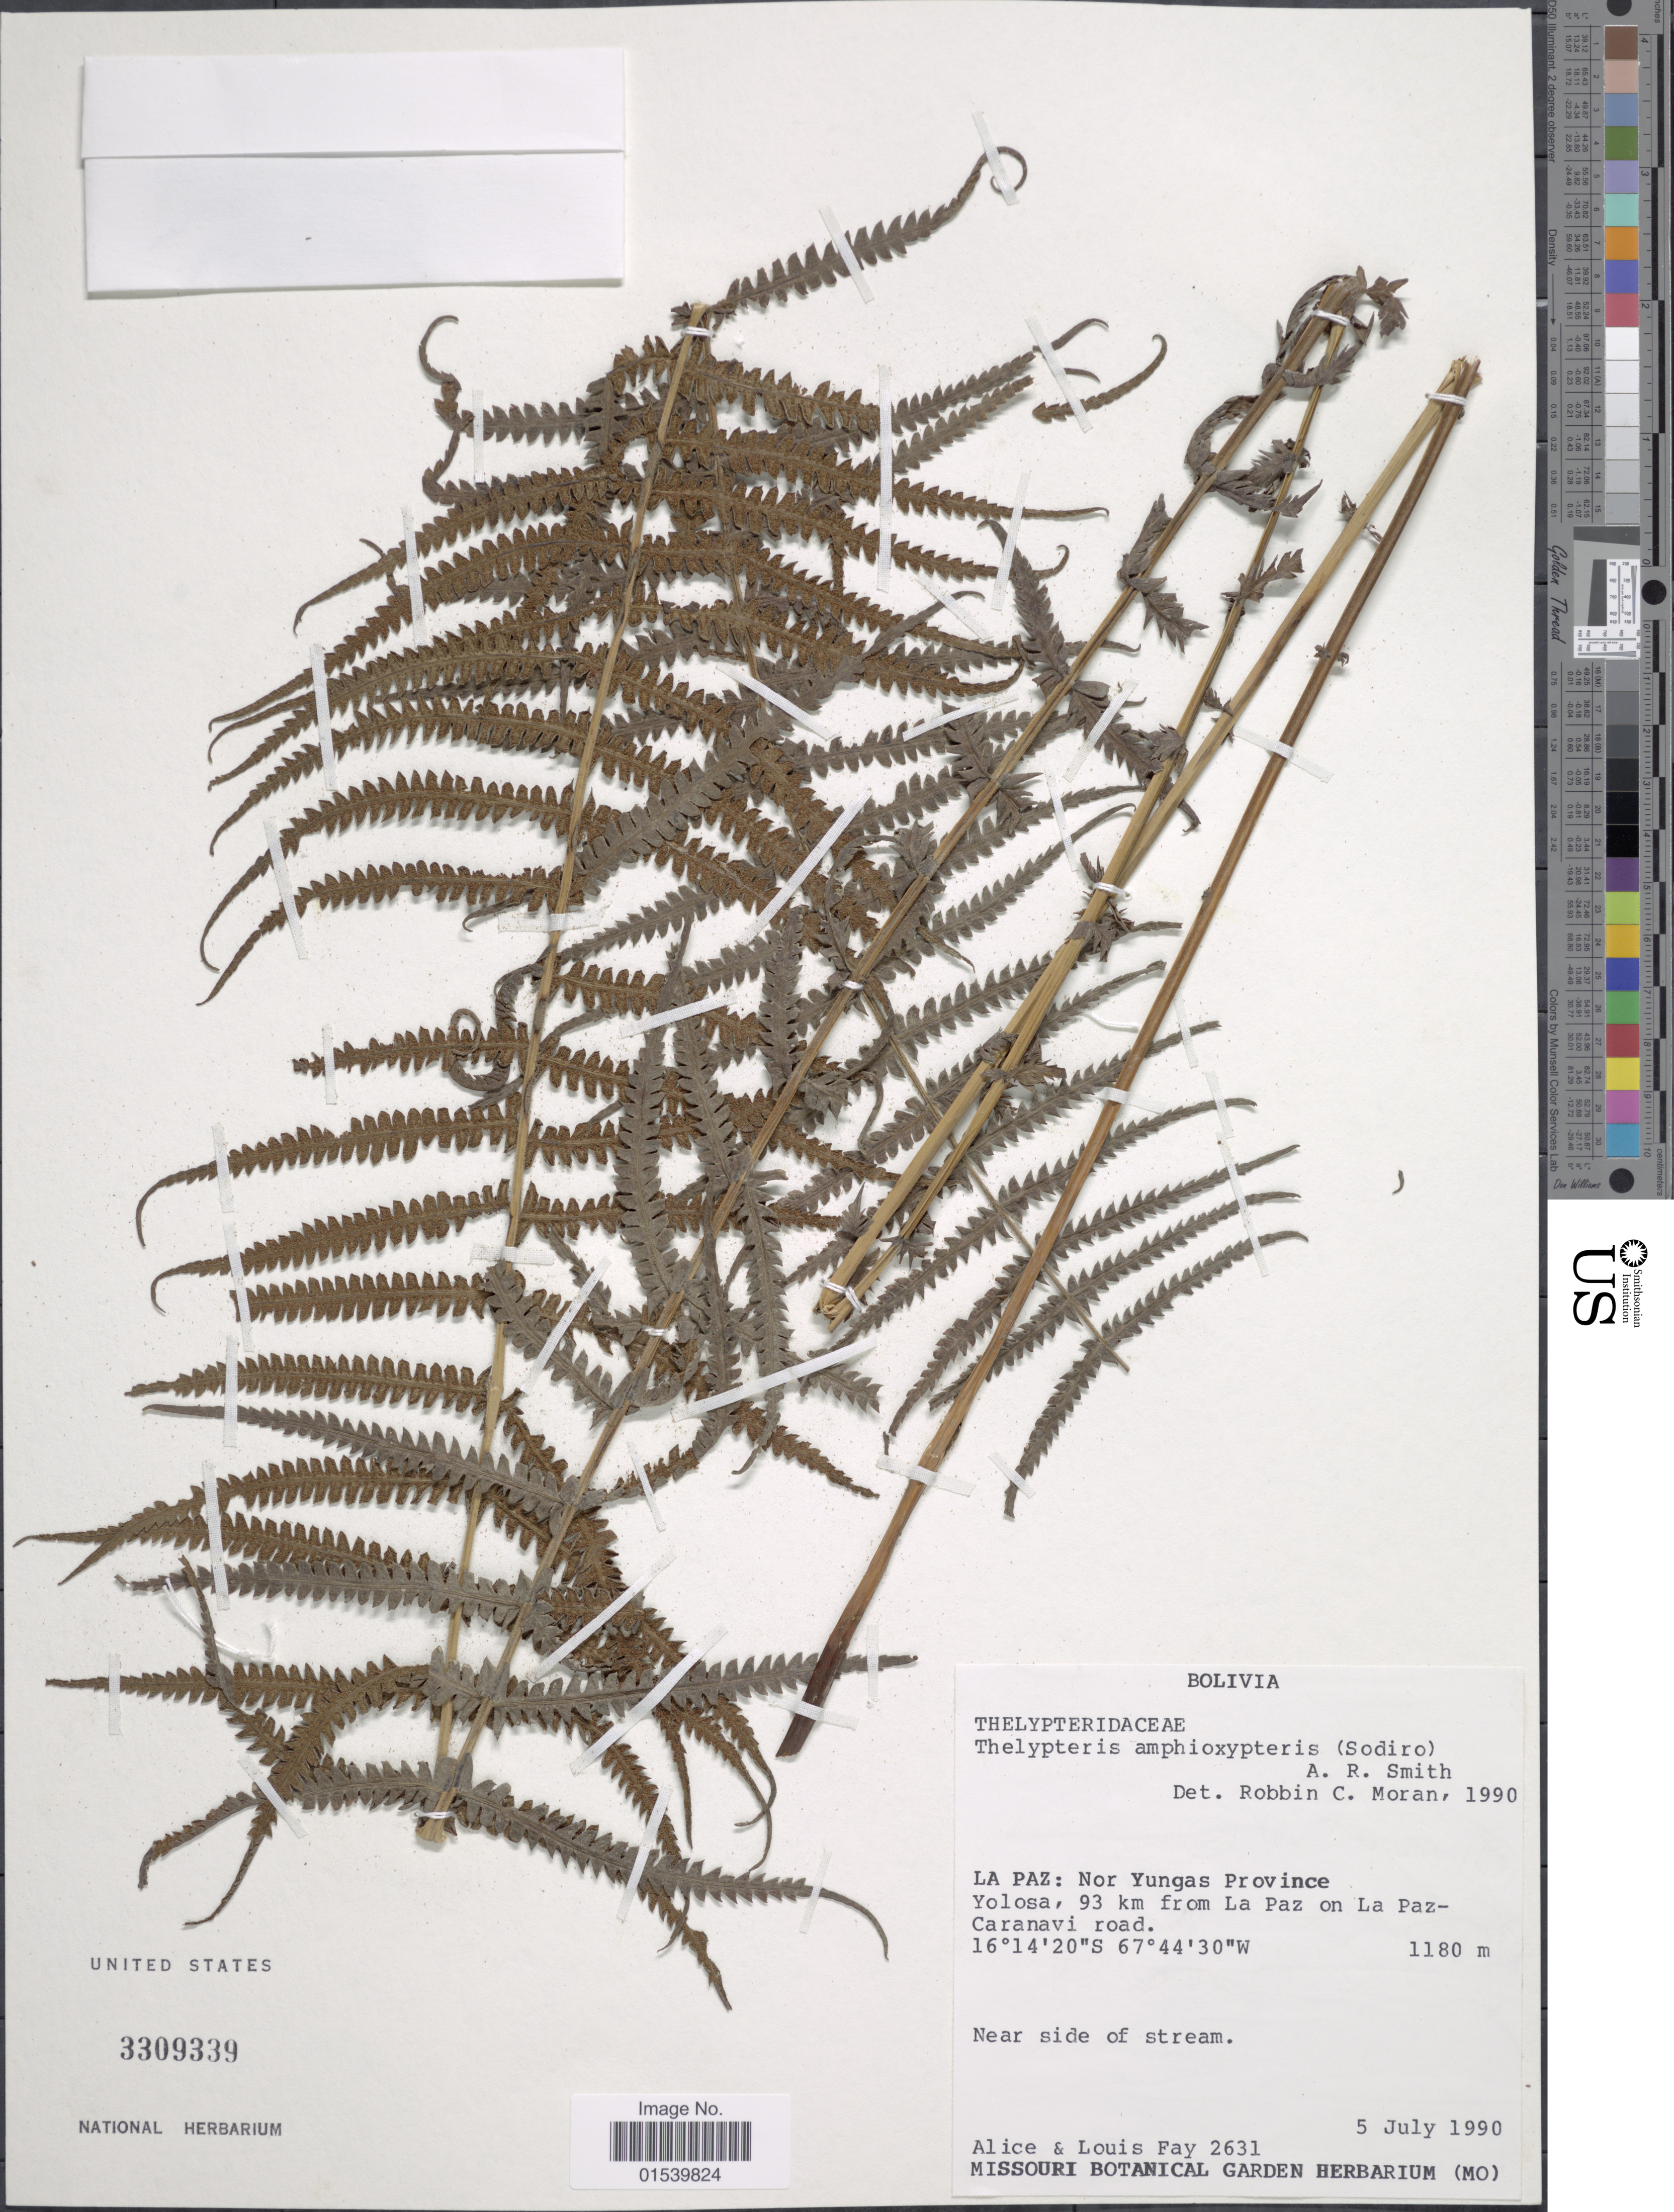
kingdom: Plantae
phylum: Tracheophyta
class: Polypodiopsida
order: Polypodiales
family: Thelypteridaceae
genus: Amauropelta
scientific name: Amauropelta amphioxypteris (Sodiro) comb. nov., ined. 2015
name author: (Sodiro)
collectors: A. Fay & L. Fay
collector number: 2631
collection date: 1990-07-05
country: Bolivia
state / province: La Paz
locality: Nor Yungas Province Yolosa, 93 km from La Paz on La Paz-Caranavi road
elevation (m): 1180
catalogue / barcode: US 3309339